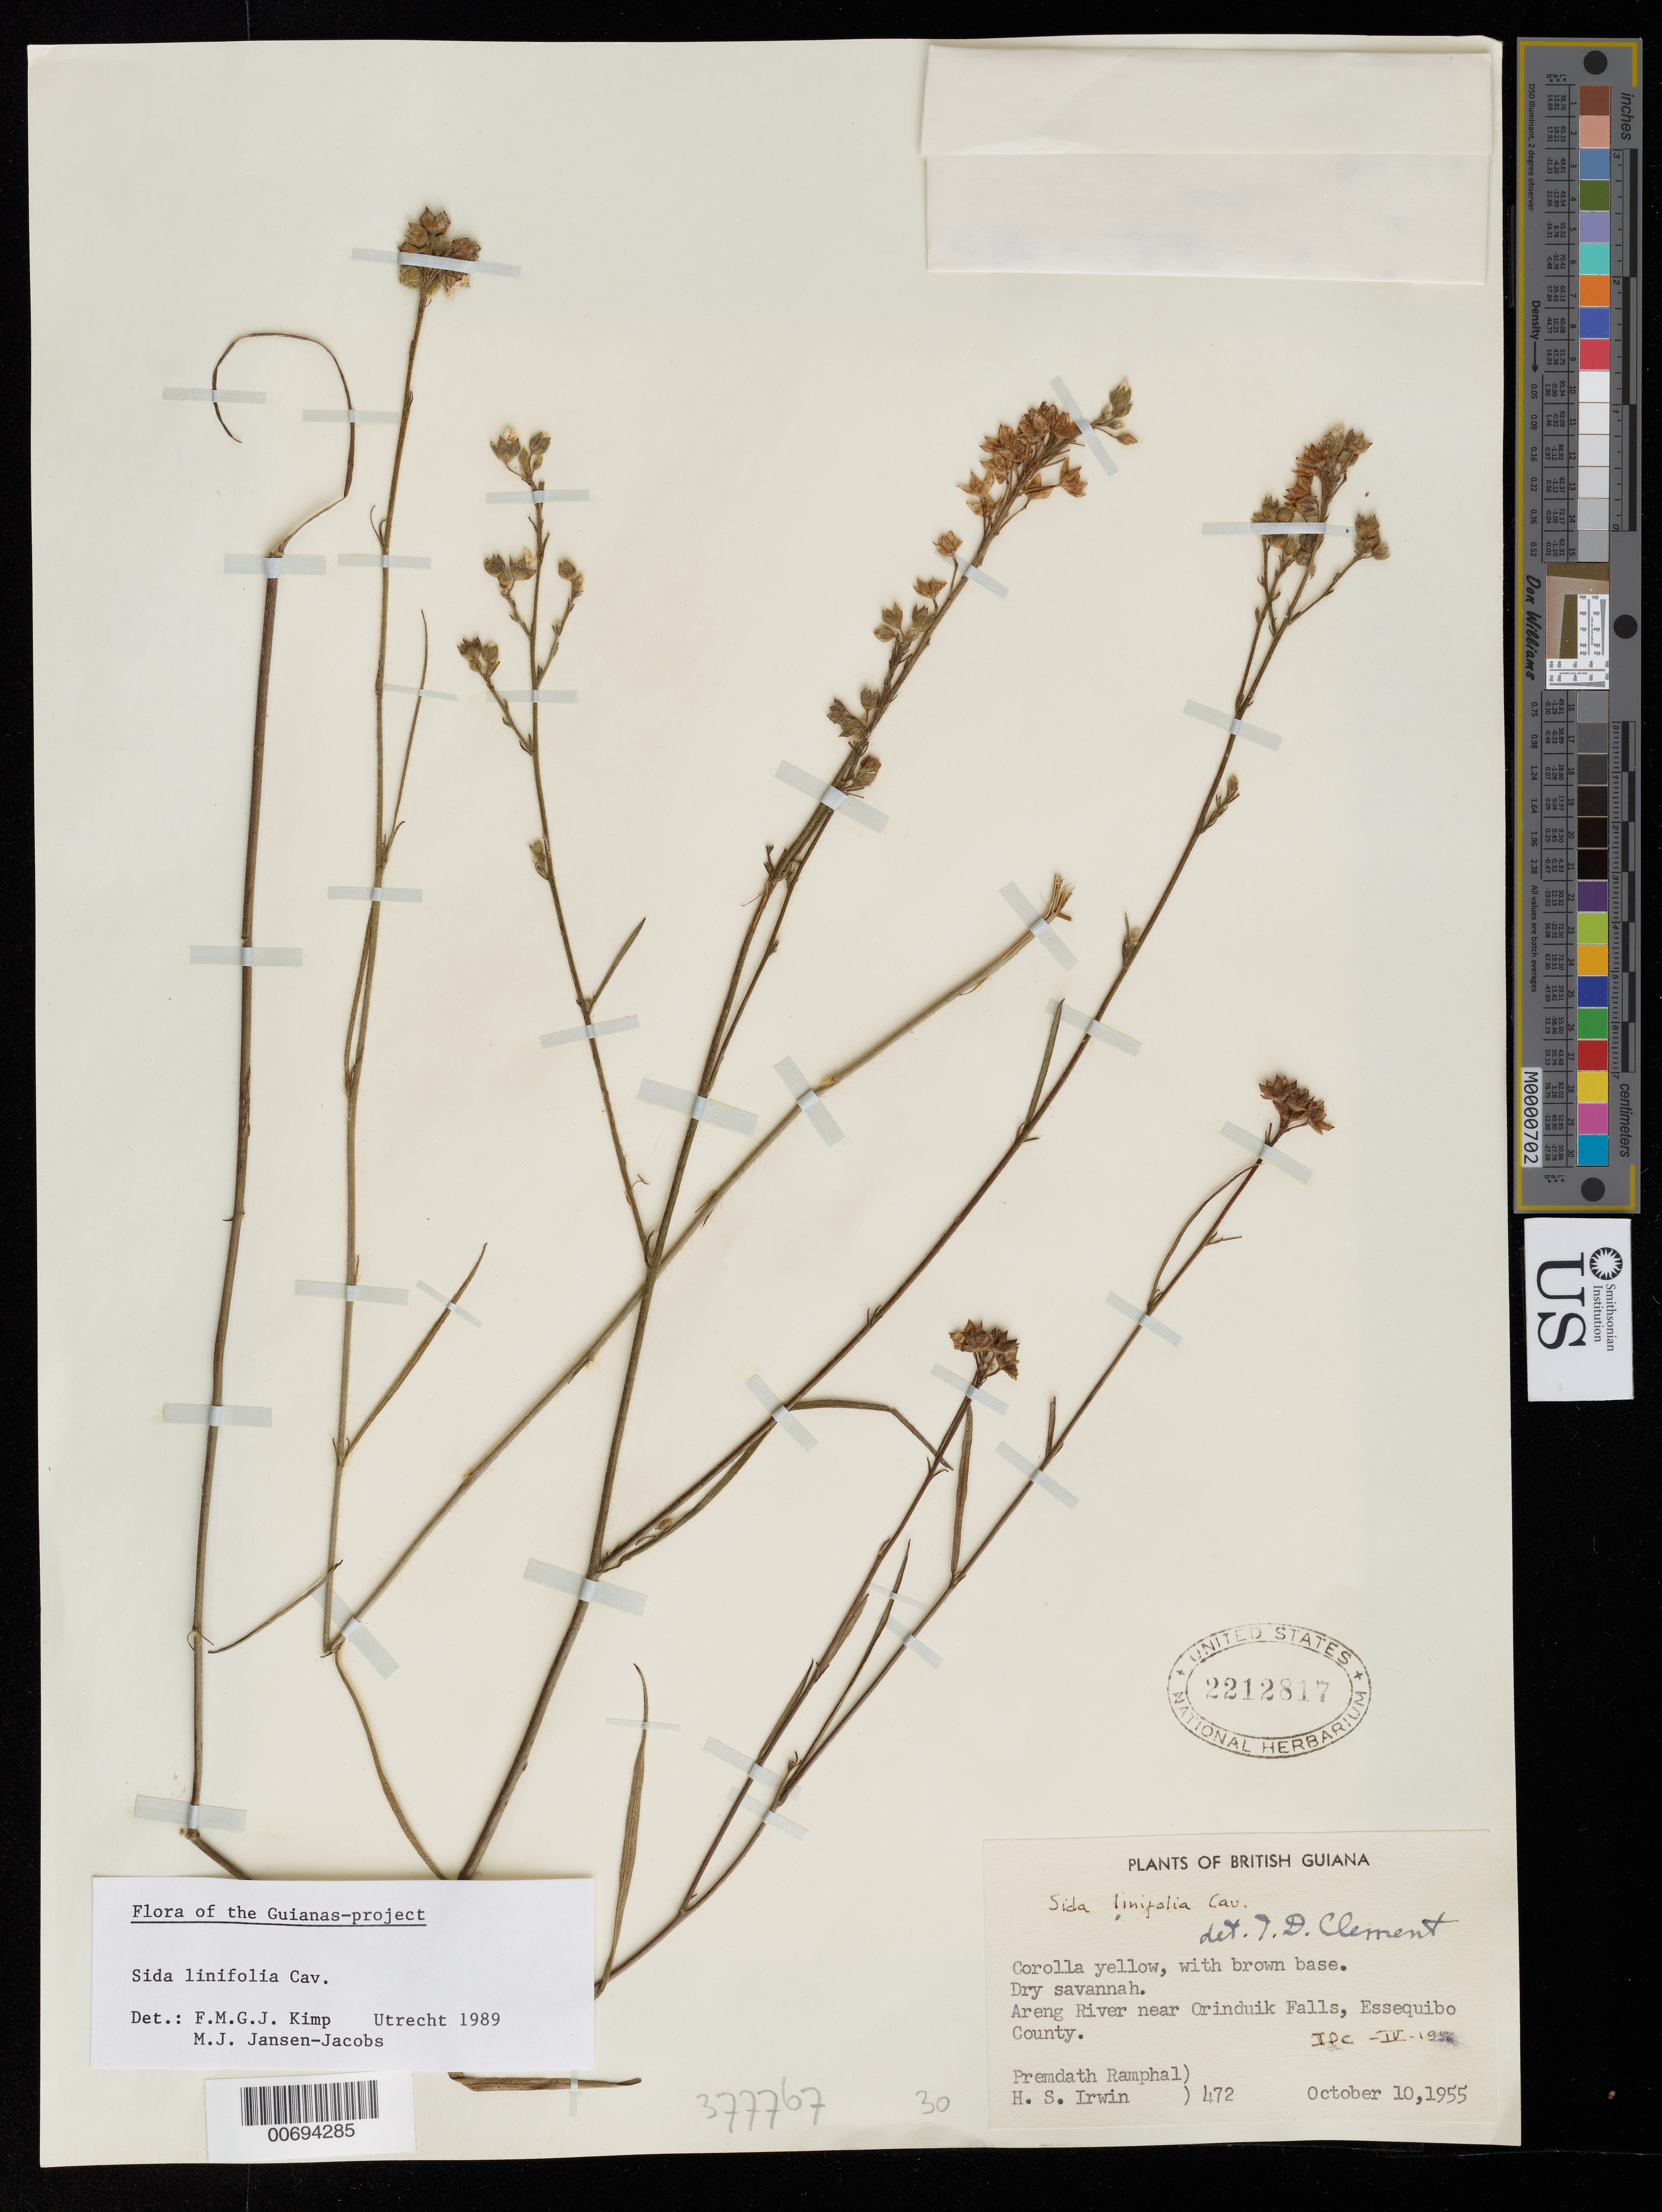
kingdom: Plantae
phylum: Tracheophyta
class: Magnoliopsida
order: Malvales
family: Malvaceae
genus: Sida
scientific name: Sida linifolia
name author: Cav.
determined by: Kimp, F. M.; Jansen-Jacobs, M. J.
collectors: H. Irwin & P. Ramphal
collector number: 472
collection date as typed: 10-Oct-55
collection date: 1955-10-10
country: Guyana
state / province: Potaro-Siparuni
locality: Ireng R., Orinduik Falls, Essequibo County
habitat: Dry savanna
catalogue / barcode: US 2212817